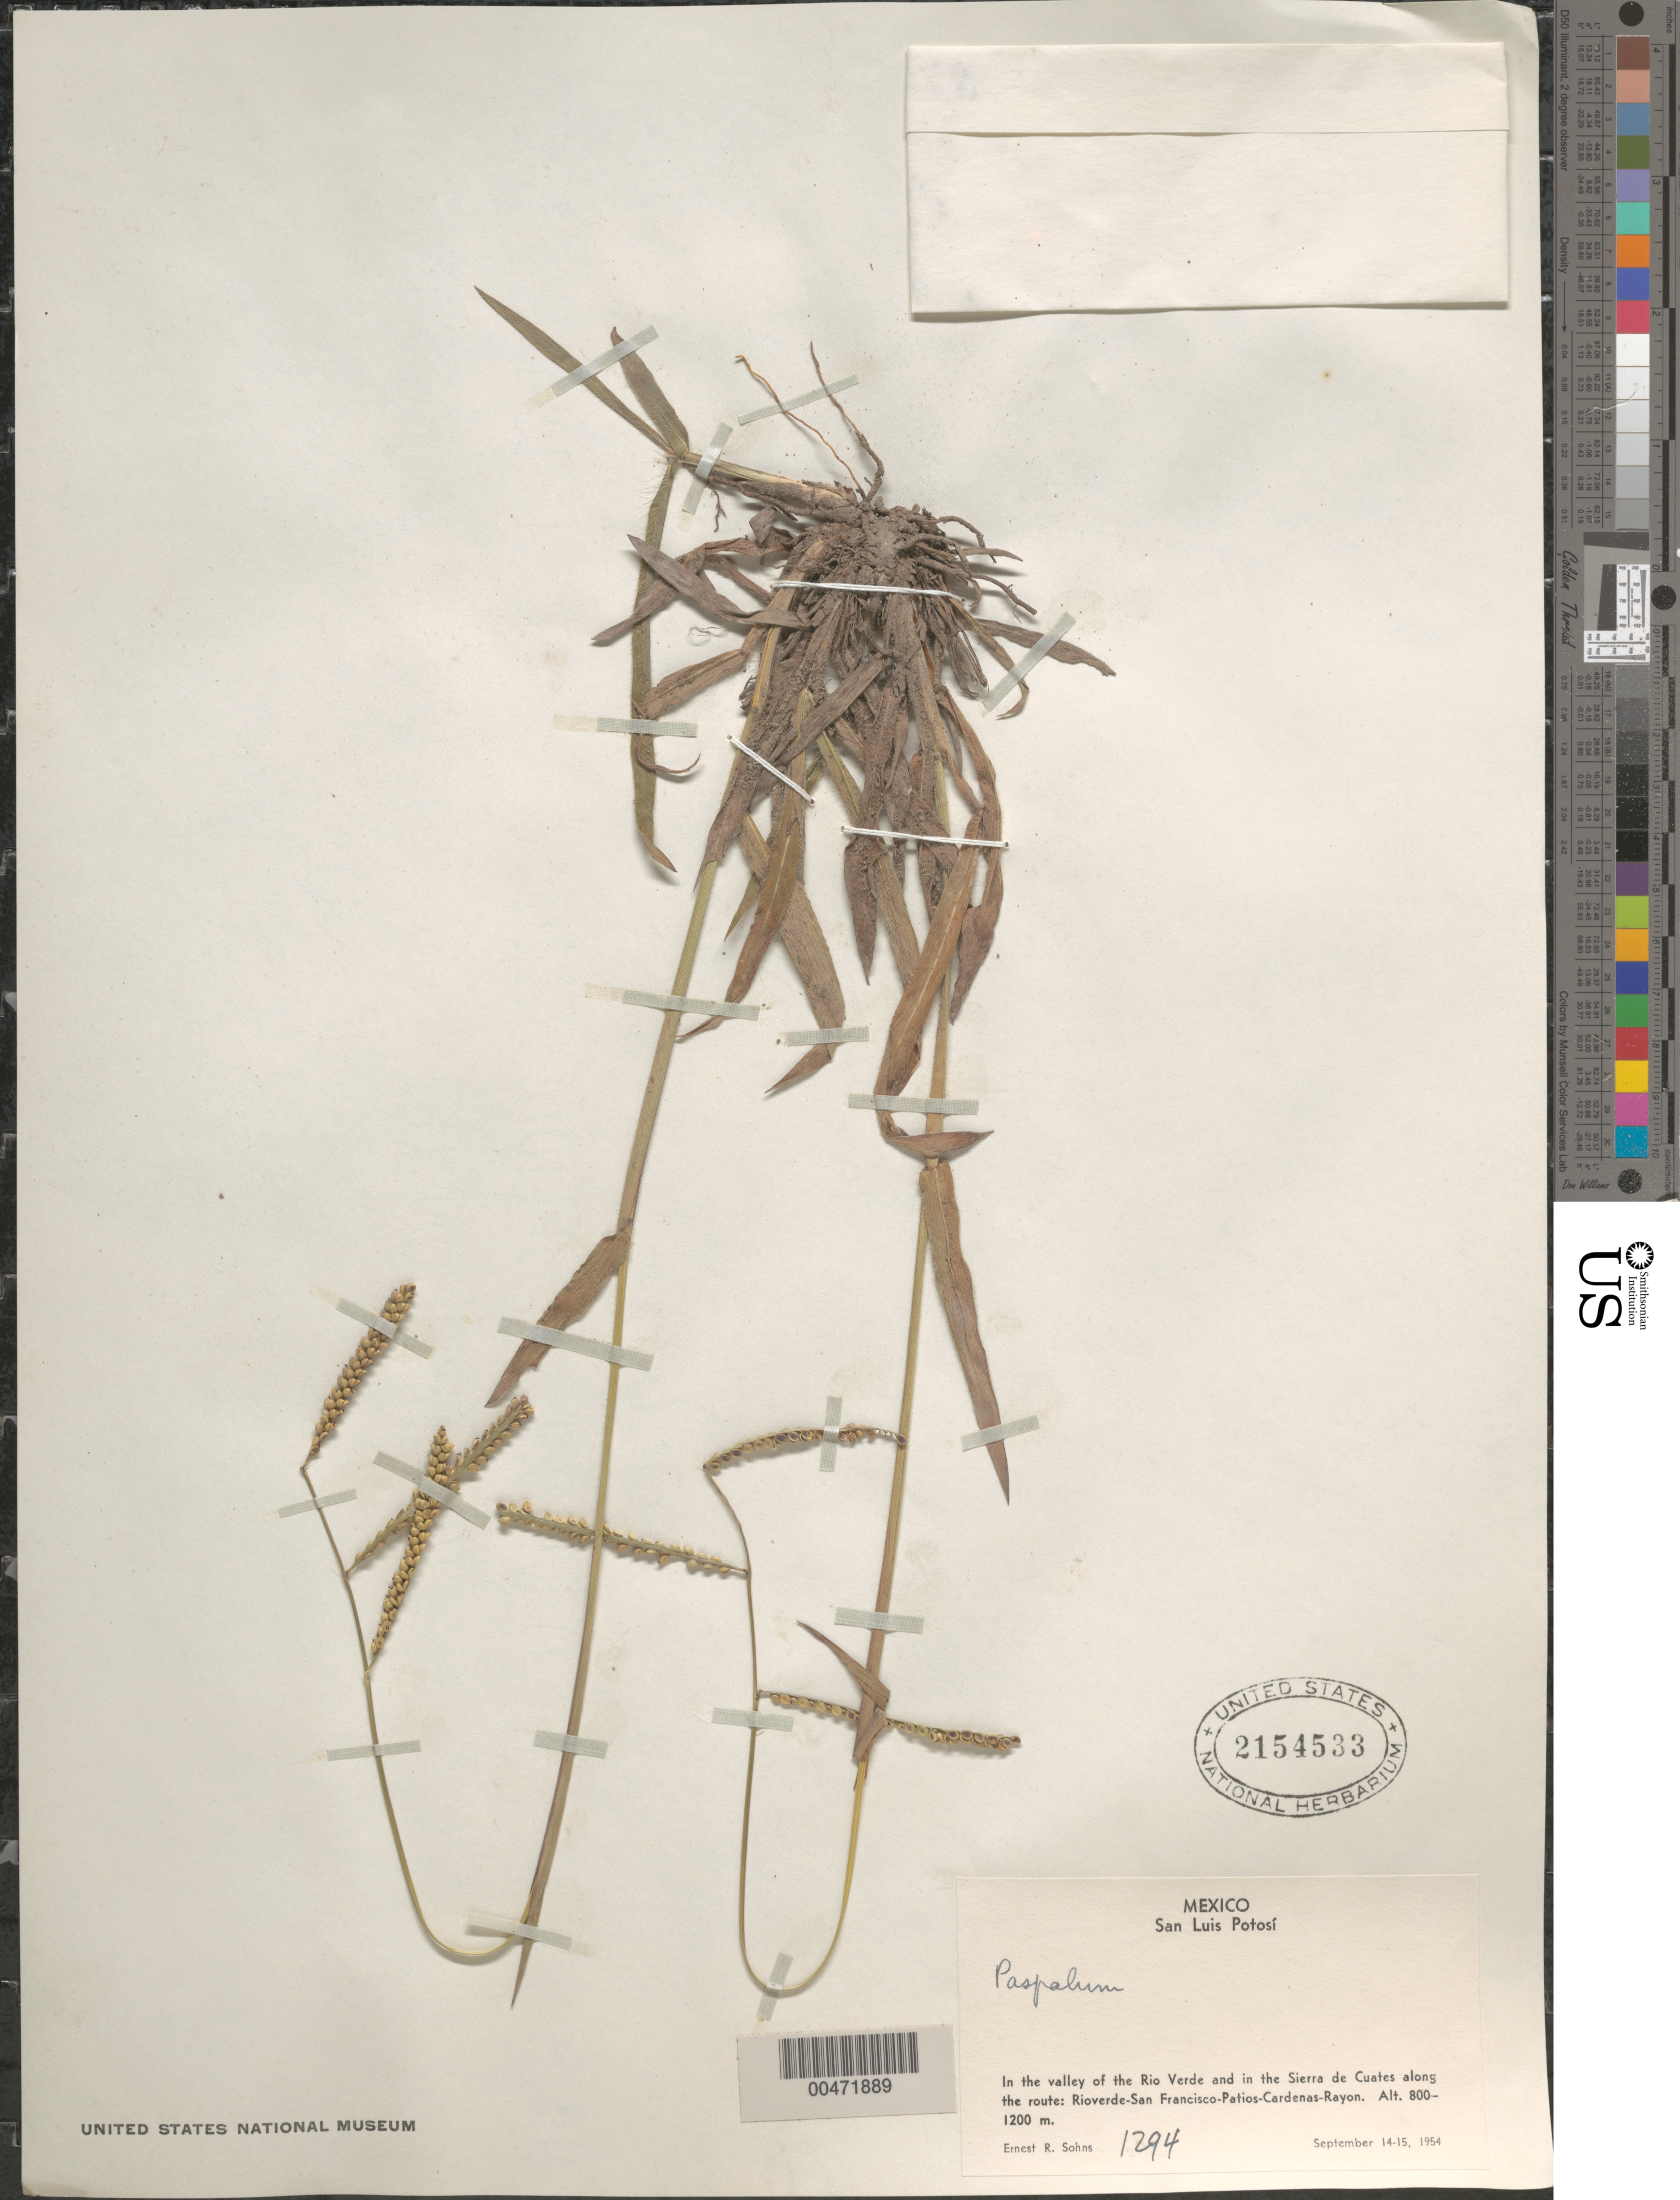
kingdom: Plantae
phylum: Tracheophyta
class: Liliopsida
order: Poales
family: Poaceae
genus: Paspalum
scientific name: Paspalum sp.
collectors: E. R. Sohns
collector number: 1294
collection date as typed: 14 Sep 1954 to 15 Sep 1954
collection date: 1954-09-14/1954-09-15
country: Mexico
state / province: San Luis Potosi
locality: Valley of the Rio Verde & in the Sierra de Cuates along the route: Rioverde-San Francisco-Patios-Cardenas-Rayon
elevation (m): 800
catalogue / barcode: US 2154533